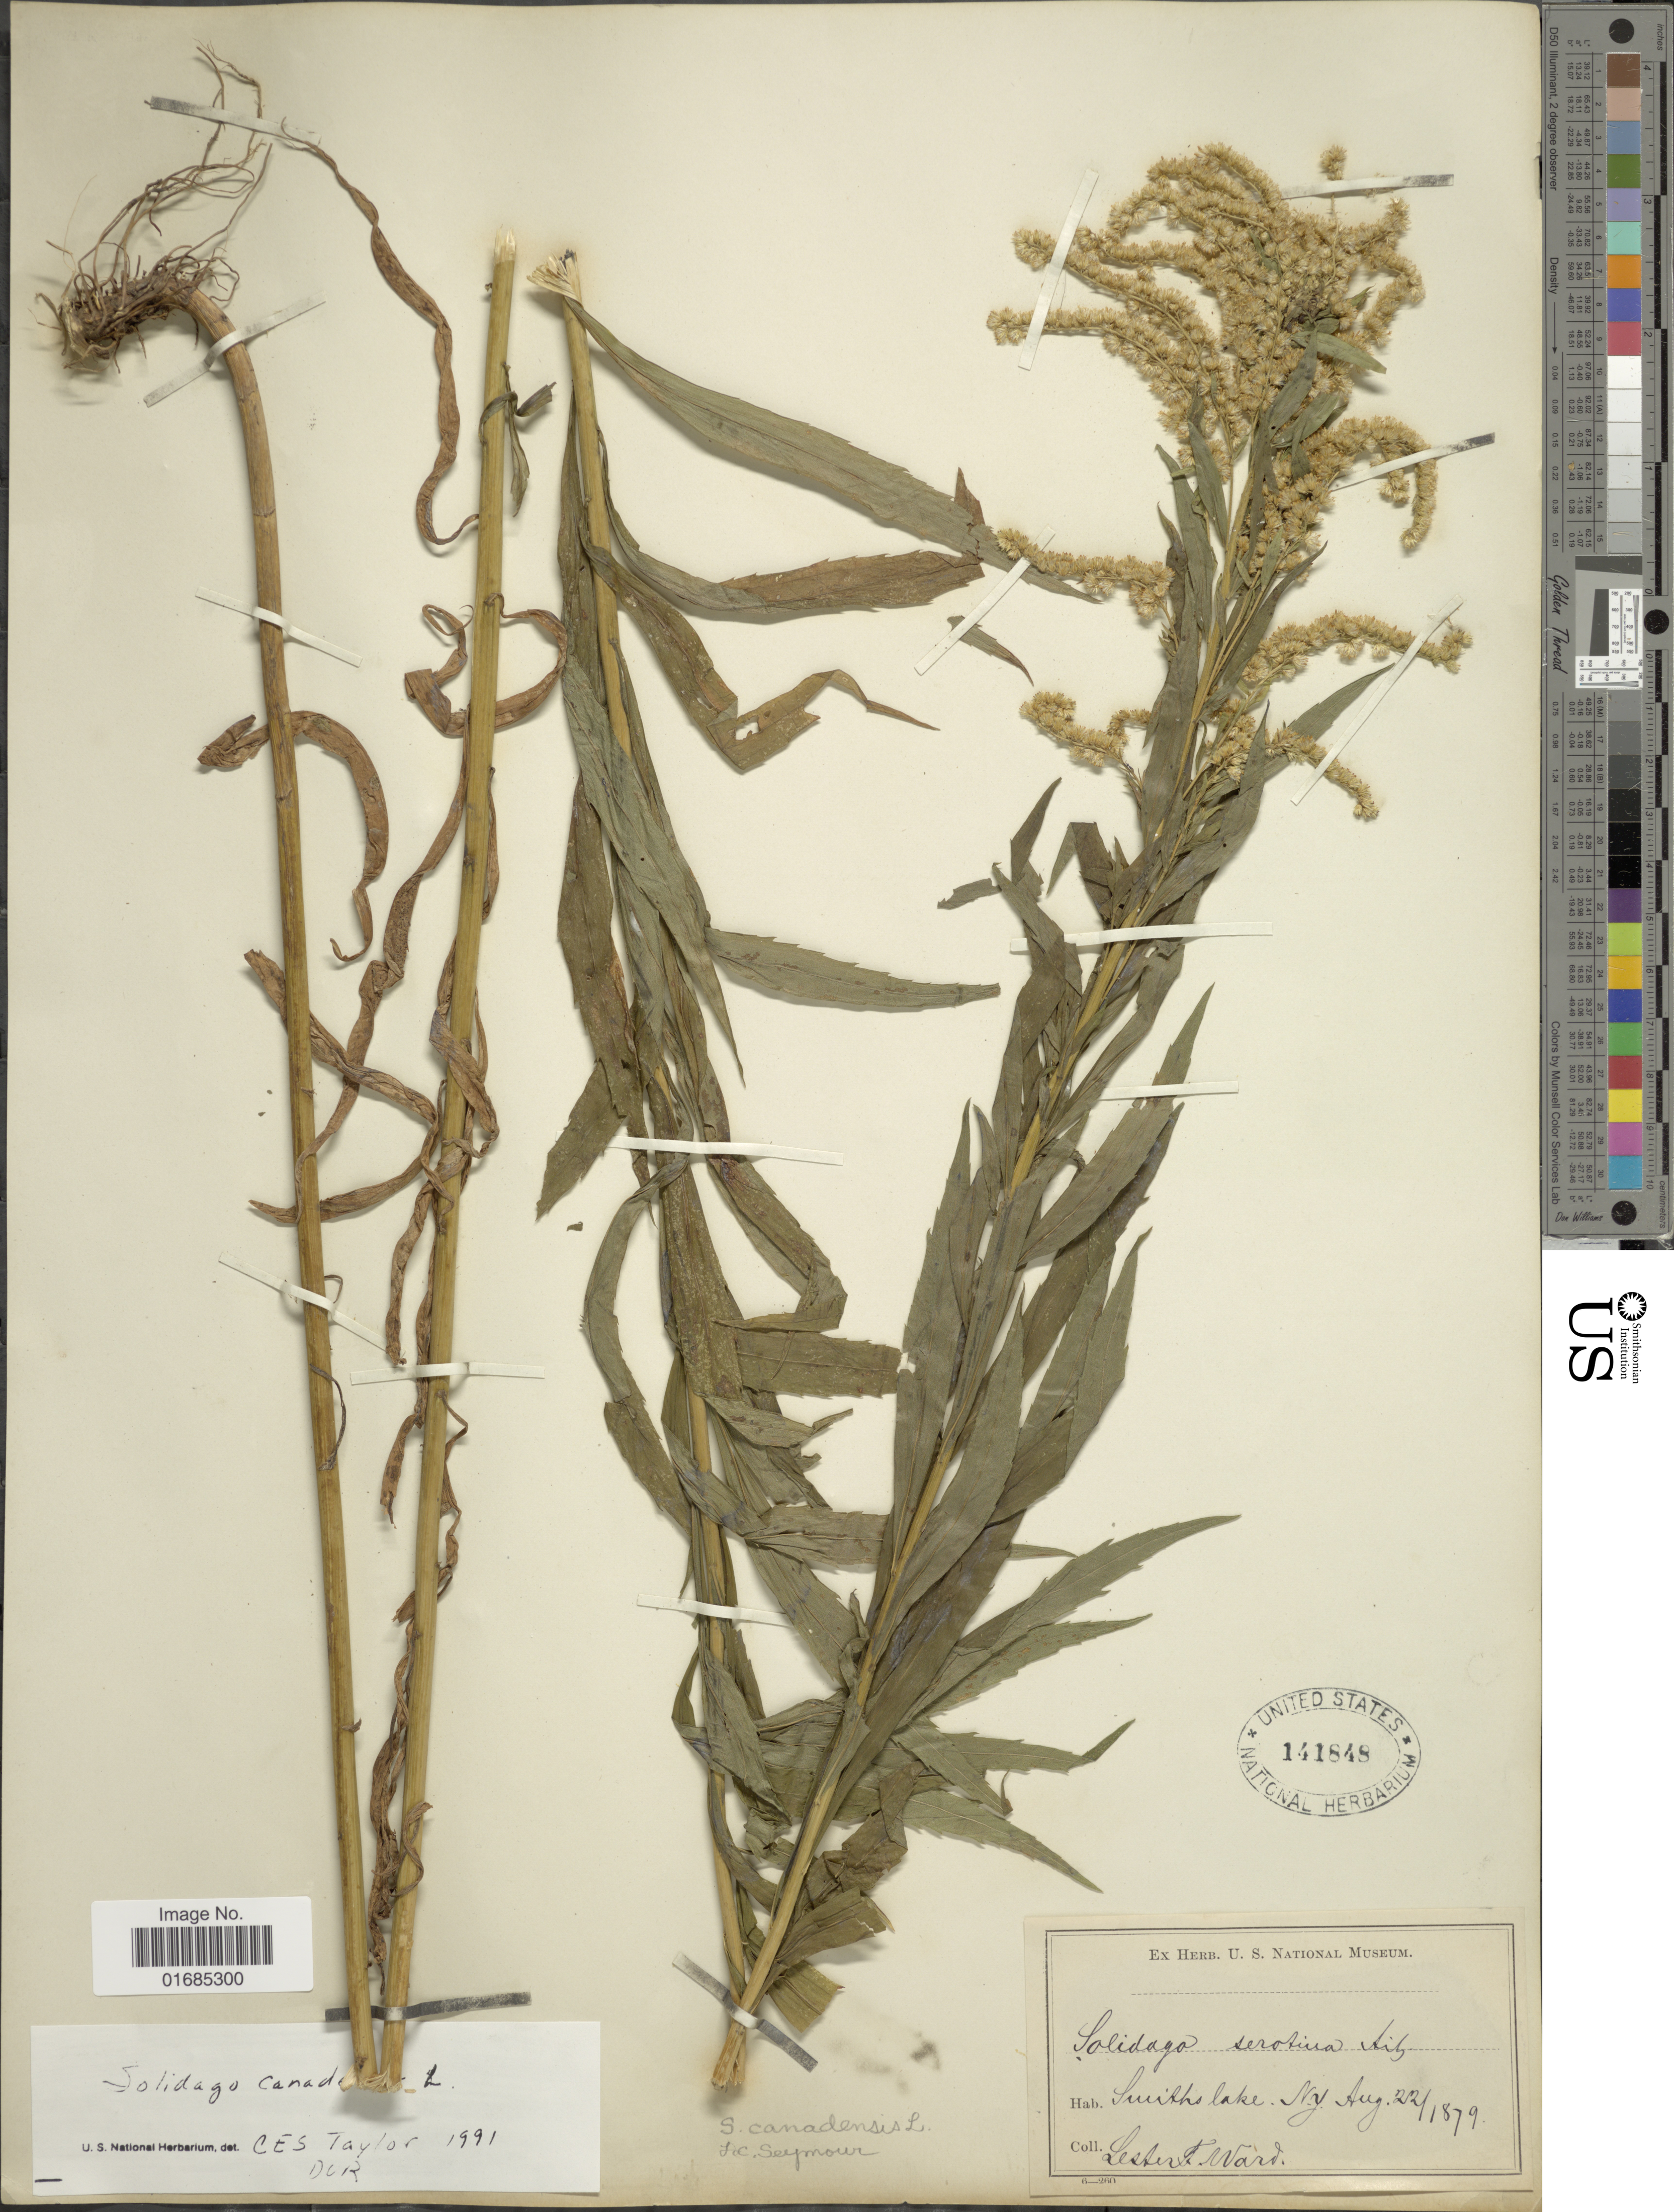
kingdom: Plantae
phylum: Tracheophyta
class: Magnoliopsida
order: Asterales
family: Asteraceae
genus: Solidago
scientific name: Solidago canadensis var. canadensis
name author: L.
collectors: L. F. Ward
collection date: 1879-08-22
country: United States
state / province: New York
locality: Smiths Lake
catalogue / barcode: US 141848